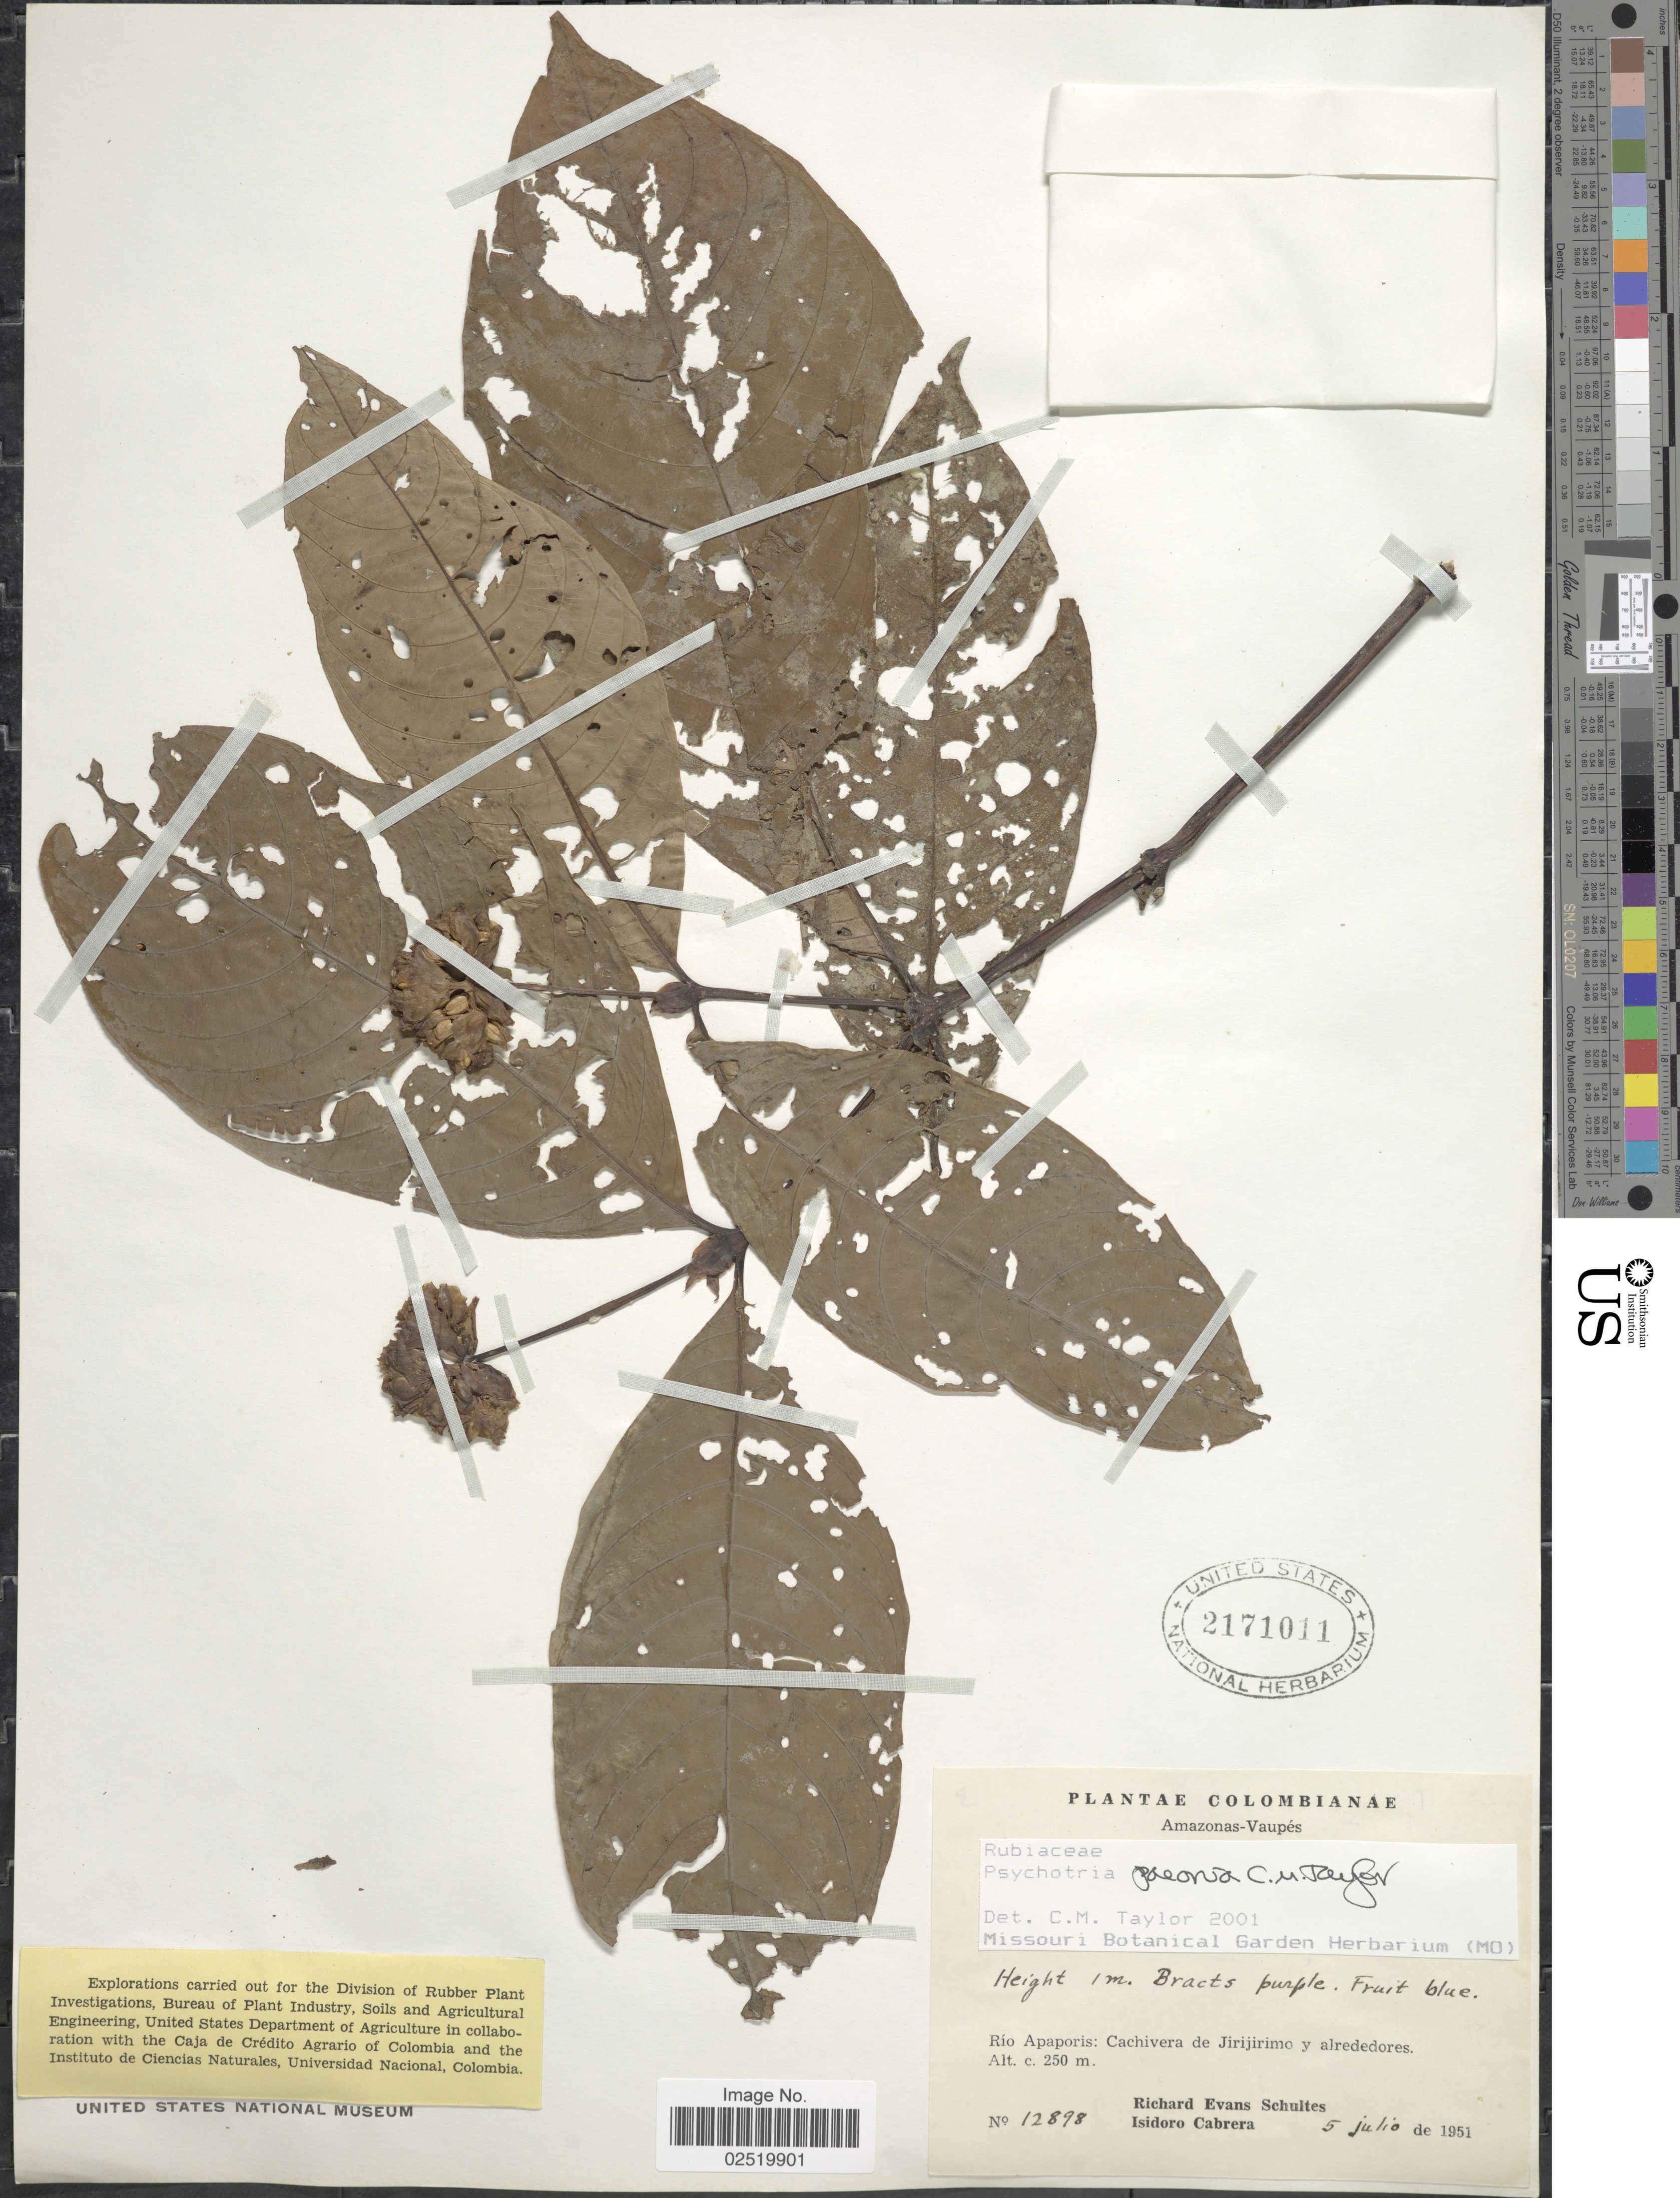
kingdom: Plantae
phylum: Tracheophyta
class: Magnoliopsida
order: Gentianales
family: Rubiaceae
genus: Psychotria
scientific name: Psychotria paeonia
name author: C.M. Taylor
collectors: R. E. Schultes & I. Cabrera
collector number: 12898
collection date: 1951-07-05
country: Colombia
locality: Amazonas-Vaupes. Rio Apaporis: Cachivera de Jirijirimo y alrededores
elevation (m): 250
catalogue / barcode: US 2171011